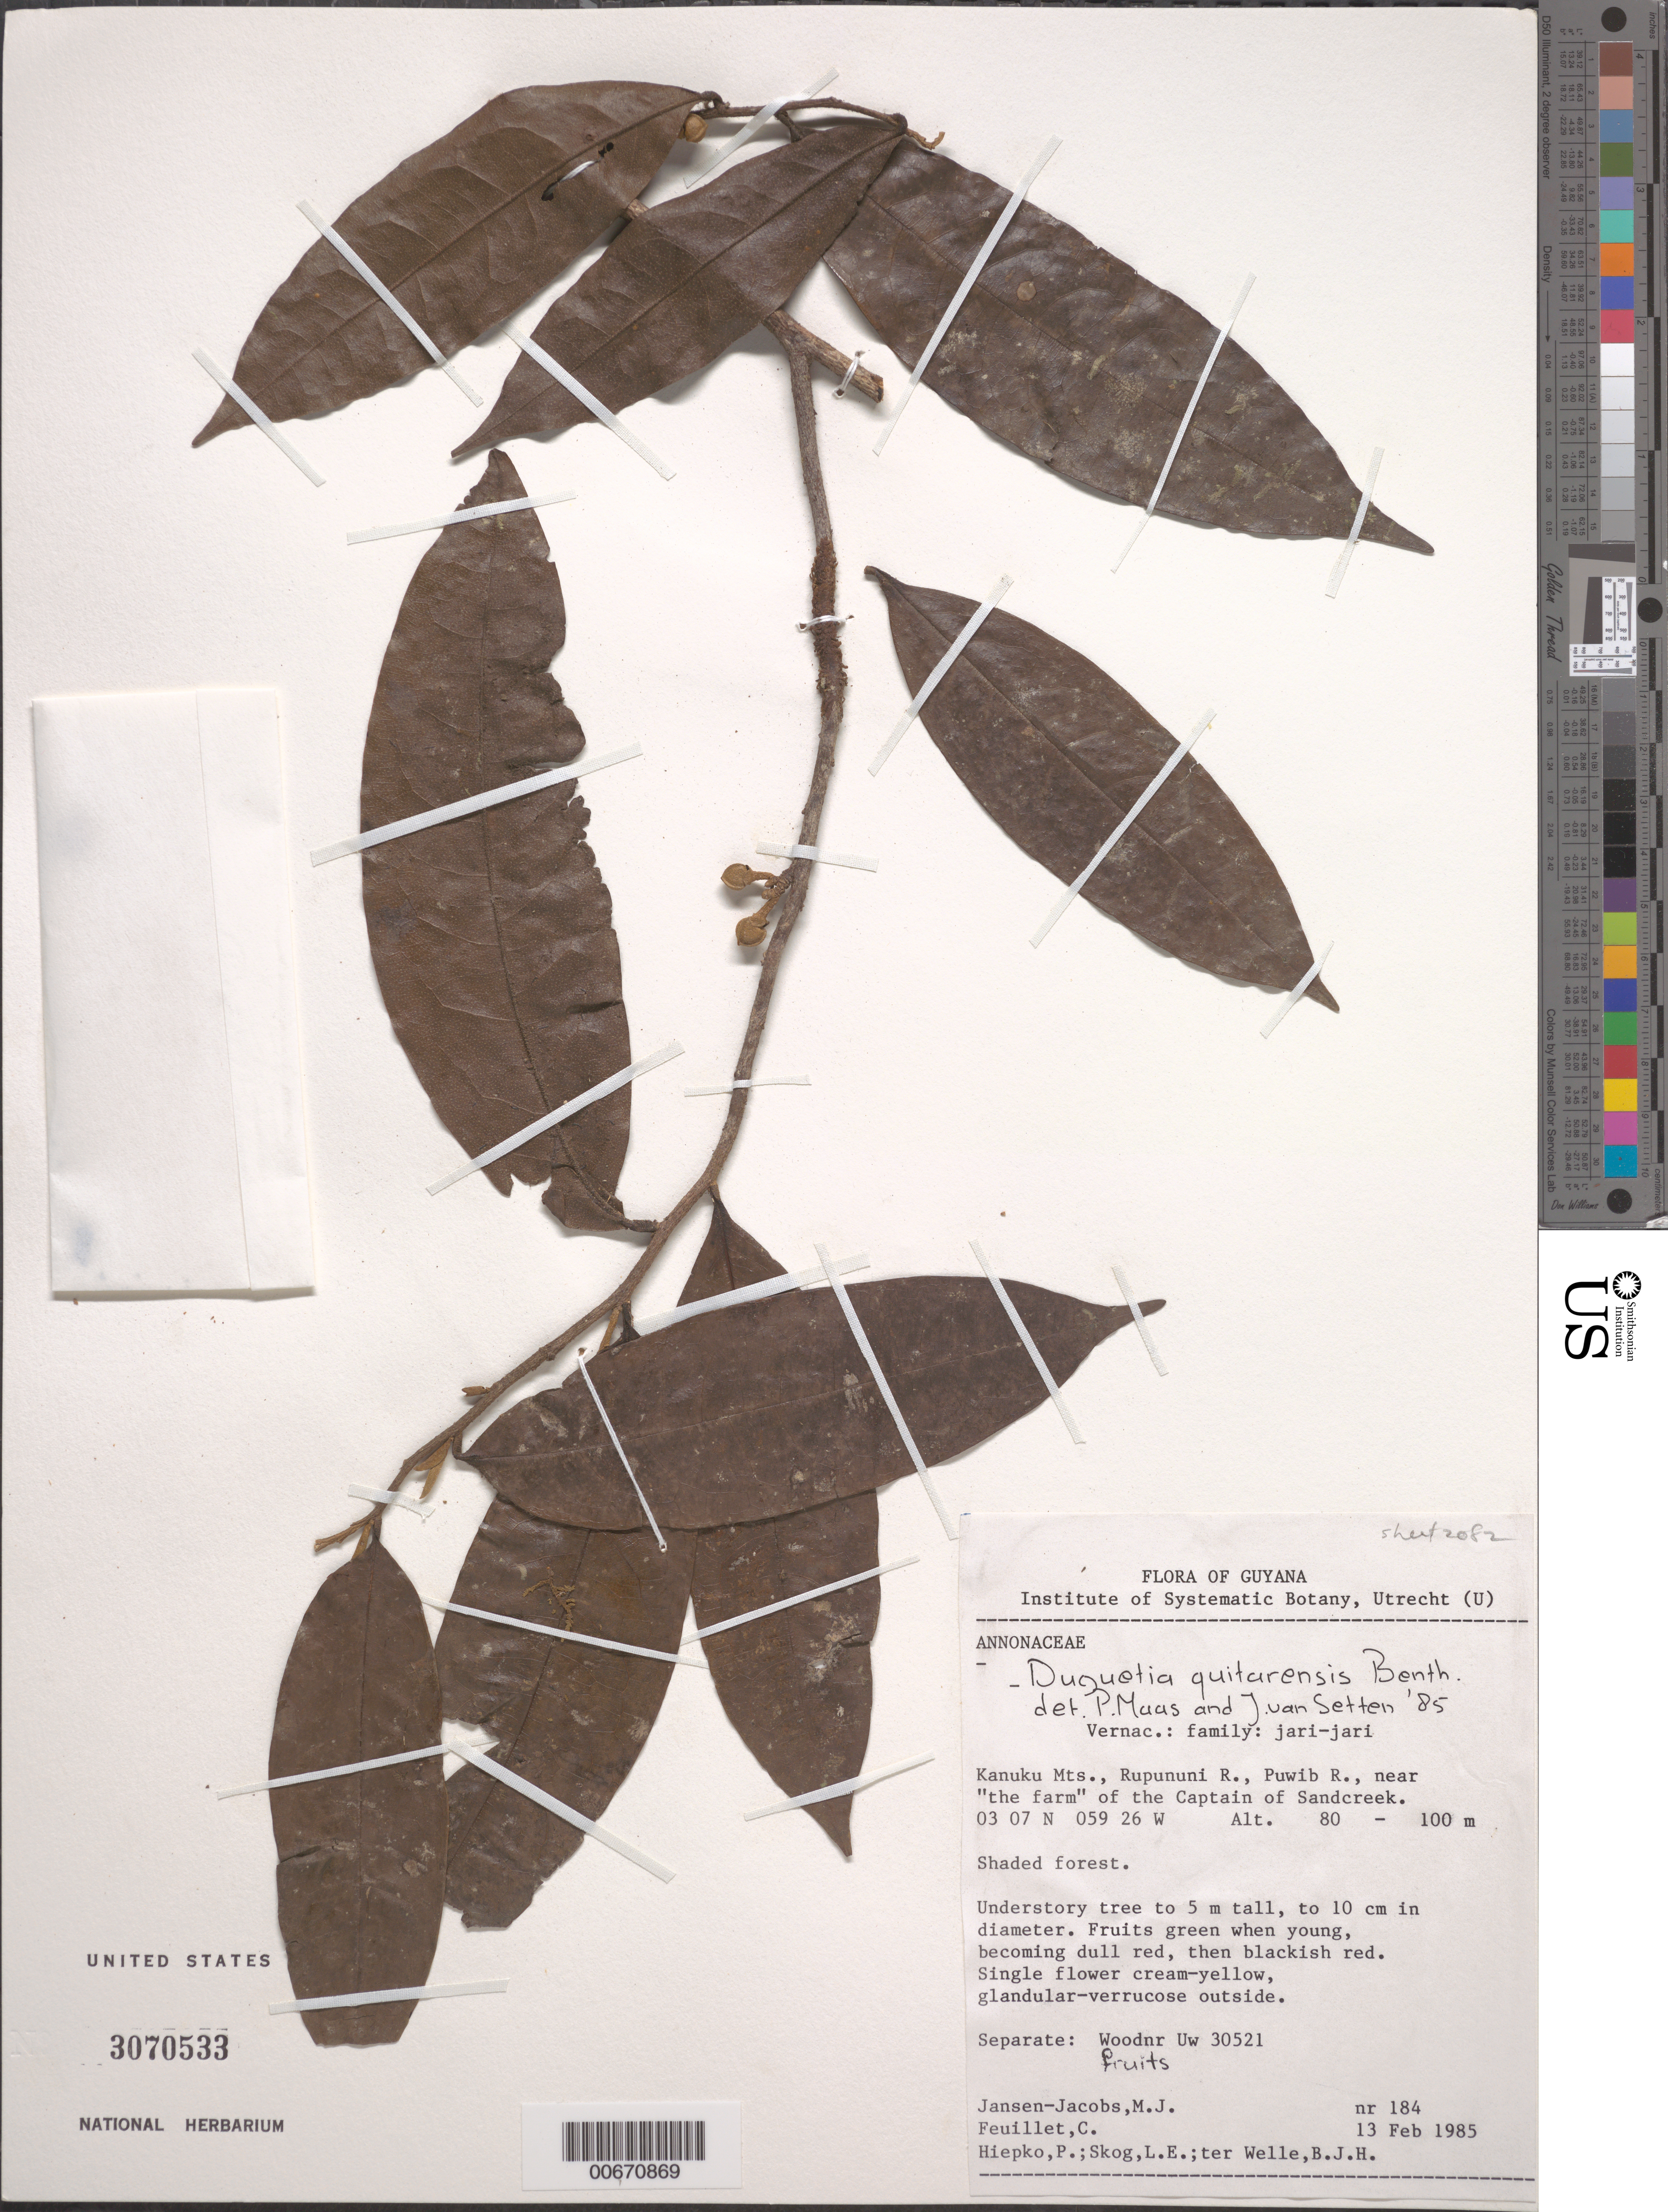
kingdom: Plantae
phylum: Tracheophyta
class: Magnoliopsida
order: Magnoliales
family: Annonaceae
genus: Duguetia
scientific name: Duguetia quitarensis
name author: Benth.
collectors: M. J. Jansen-Jacobs, C. Feuillet, P. H. Hiepko, L. E. Skog & B. Welle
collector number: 184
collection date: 1985-02-13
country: Guyana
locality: Kanuku Mts., Rupununi R., Puwib R., near "the farm" of the Captain of Sandcreek.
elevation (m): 80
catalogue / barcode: US 3070533